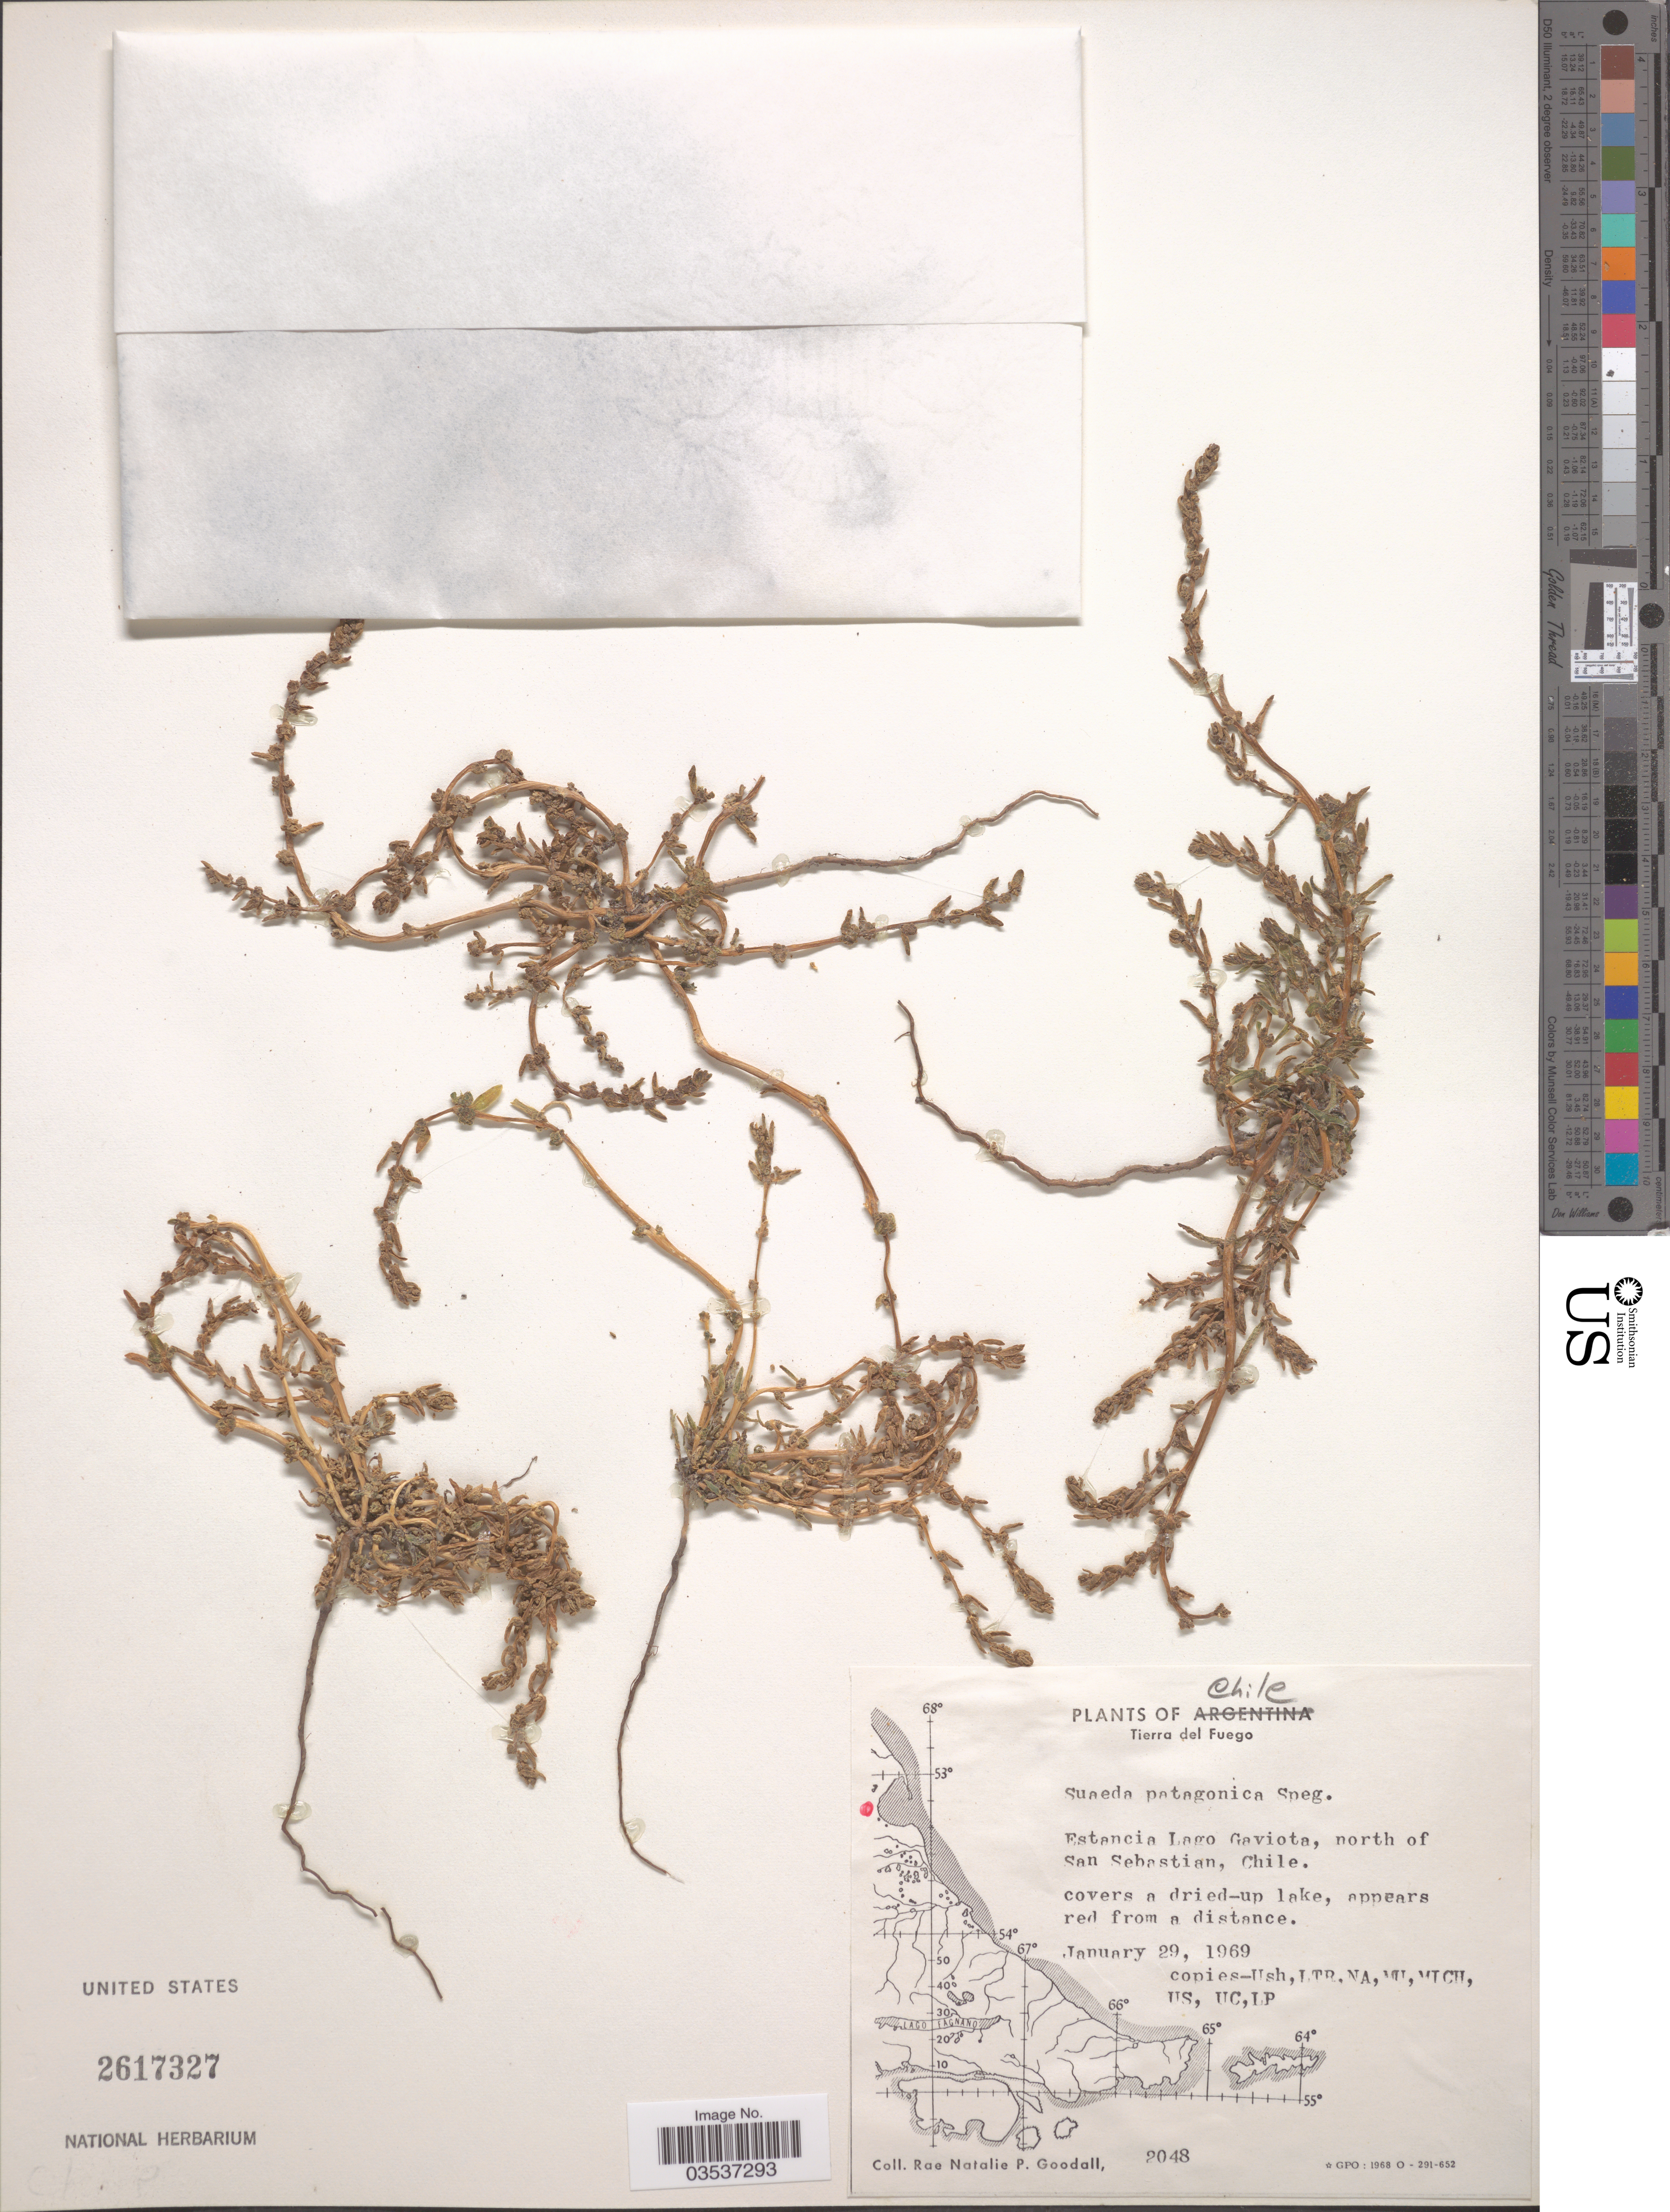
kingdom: Plantae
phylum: Tracheophyta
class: Magnoliopsida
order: Caryophyllales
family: Amaranthaceae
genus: Suaeda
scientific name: Suaeda patagonica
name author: Speg.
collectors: R. Goodall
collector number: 2048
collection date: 1969-01-29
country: Argentina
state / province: Tierra del Fuego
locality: Estancia Lago Gaviota, north of San Sebastian.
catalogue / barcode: US 2617327